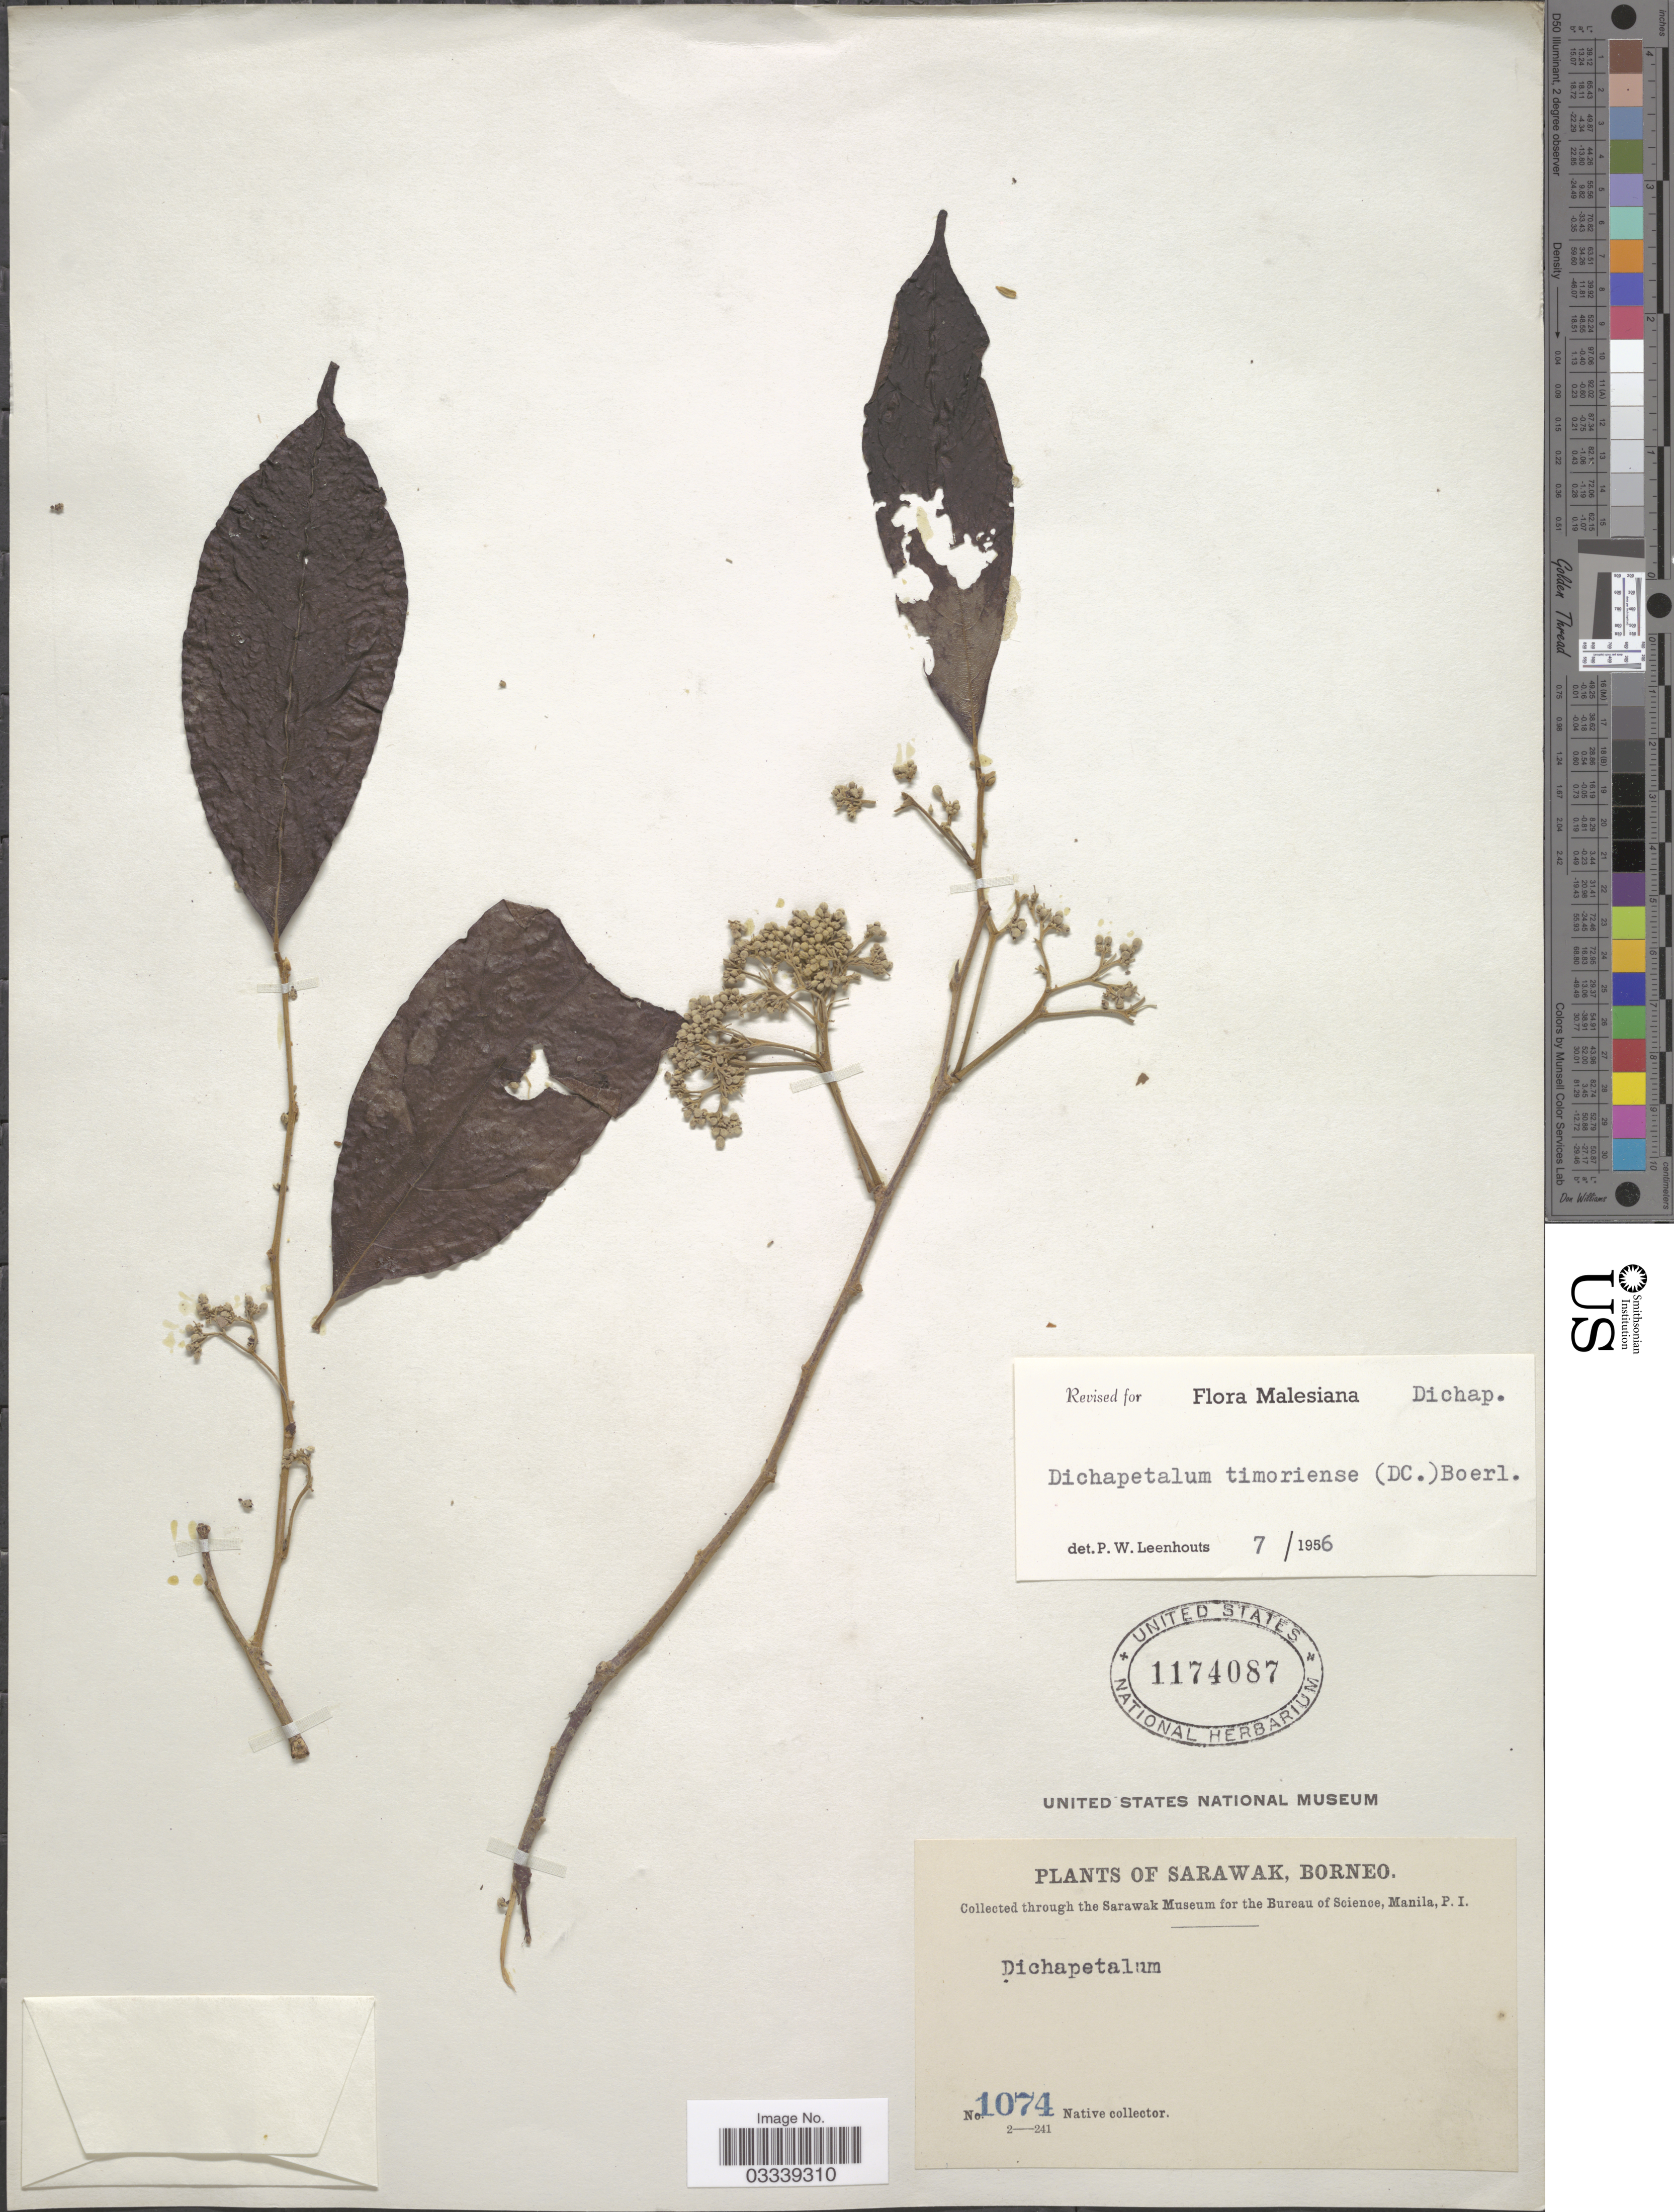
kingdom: Plantae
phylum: Tracheophyta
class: Magnoliopsida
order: Malpighiales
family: Dichapetalaceae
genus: Dichapetalum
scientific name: Dichapetalum timoriense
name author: (DC.) Boerl.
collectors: Native collector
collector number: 1074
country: Malaysia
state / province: Sarawak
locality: Borneo.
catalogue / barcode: US 1174087